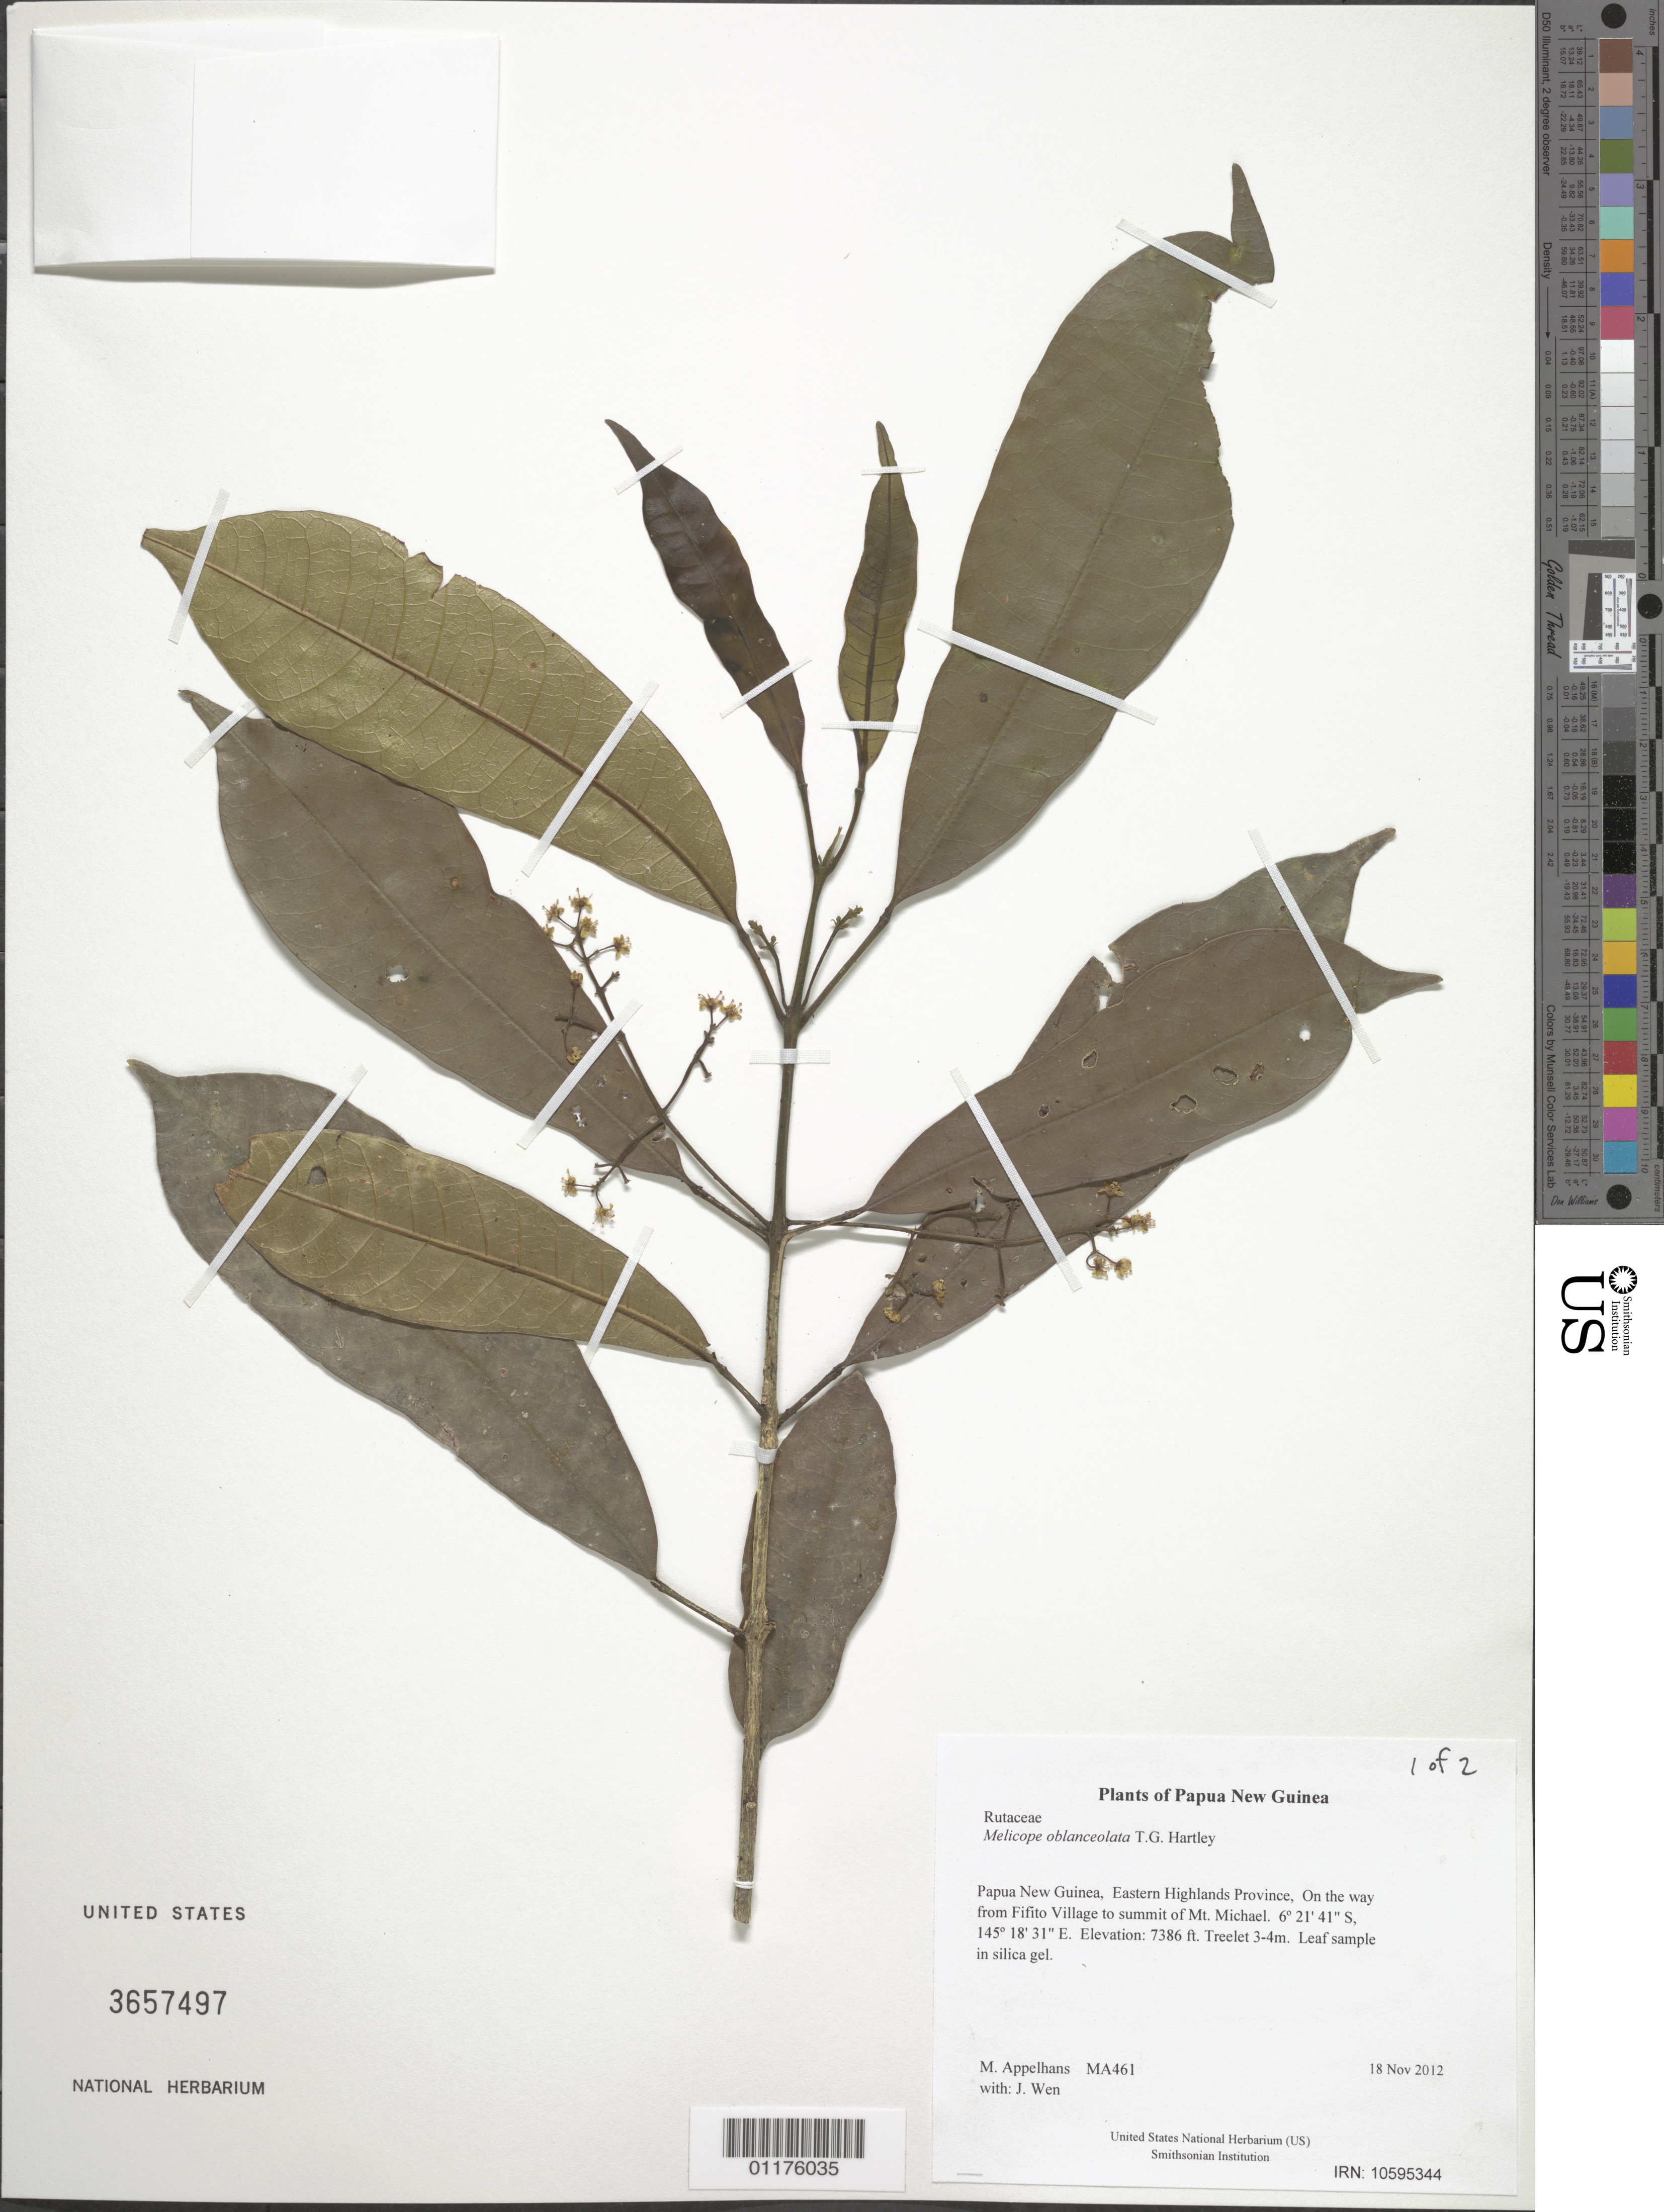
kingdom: Plantae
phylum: Tracheophyta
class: Magnoliopsida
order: Sapindales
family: Rutaceae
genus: Melicope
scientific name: Melicope oblanceolata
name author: T.G. Hartley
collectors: J. Wen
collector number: MA461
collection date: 2012-11-18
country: Papua New Guinea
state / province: Eastern Highlands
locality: On the way from Fifito Village to summit of Mt. Michael.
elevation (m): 2251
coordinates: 06 21.687 S, 145 18.510 E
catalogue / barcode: US 3657497